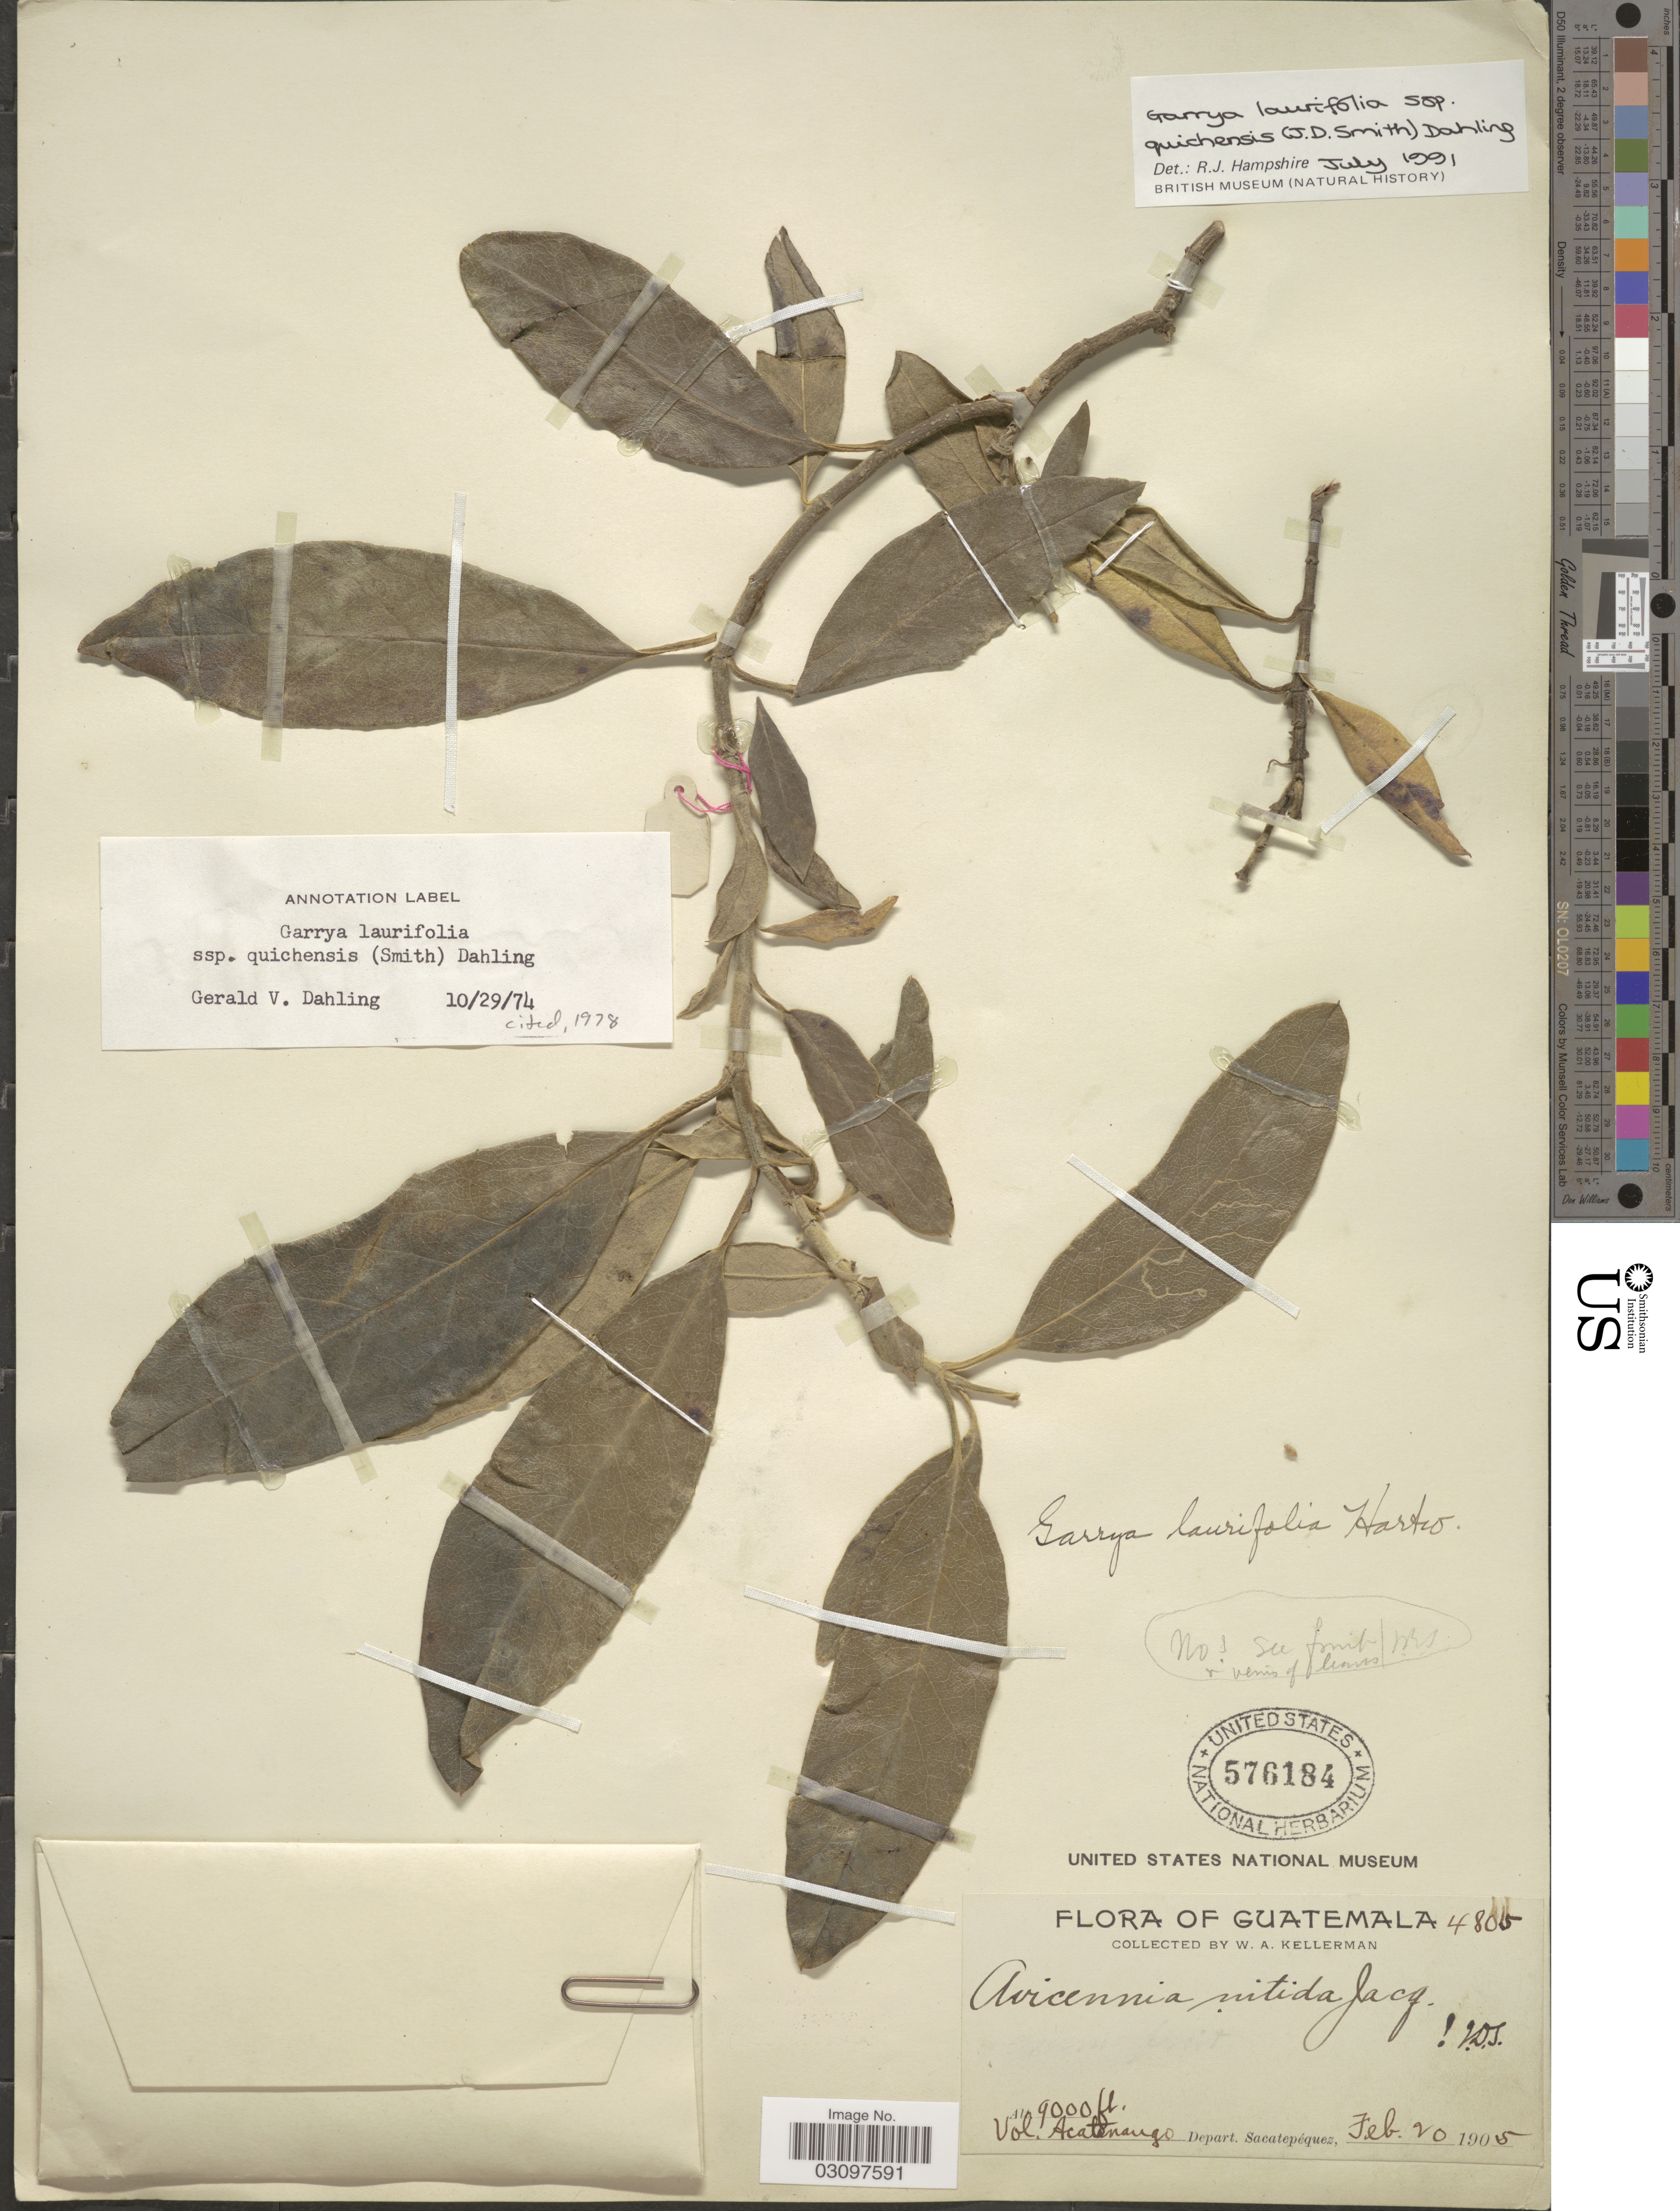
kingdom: Plantae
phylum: Tracheophyta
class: Magnoliopsida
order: Garryales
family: Garryaceae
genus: Garrya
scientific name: Garrya laurifolia subsp. quichensis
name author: (Donn. Sm.) Dahling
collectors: W. Kellerman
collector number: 4805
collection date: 1905-02-20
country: Guatemala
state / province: Sacatepéquez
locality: Vol. Acatenango Depart. Sacatepéquez.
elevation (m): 2743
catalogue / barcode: US 576184